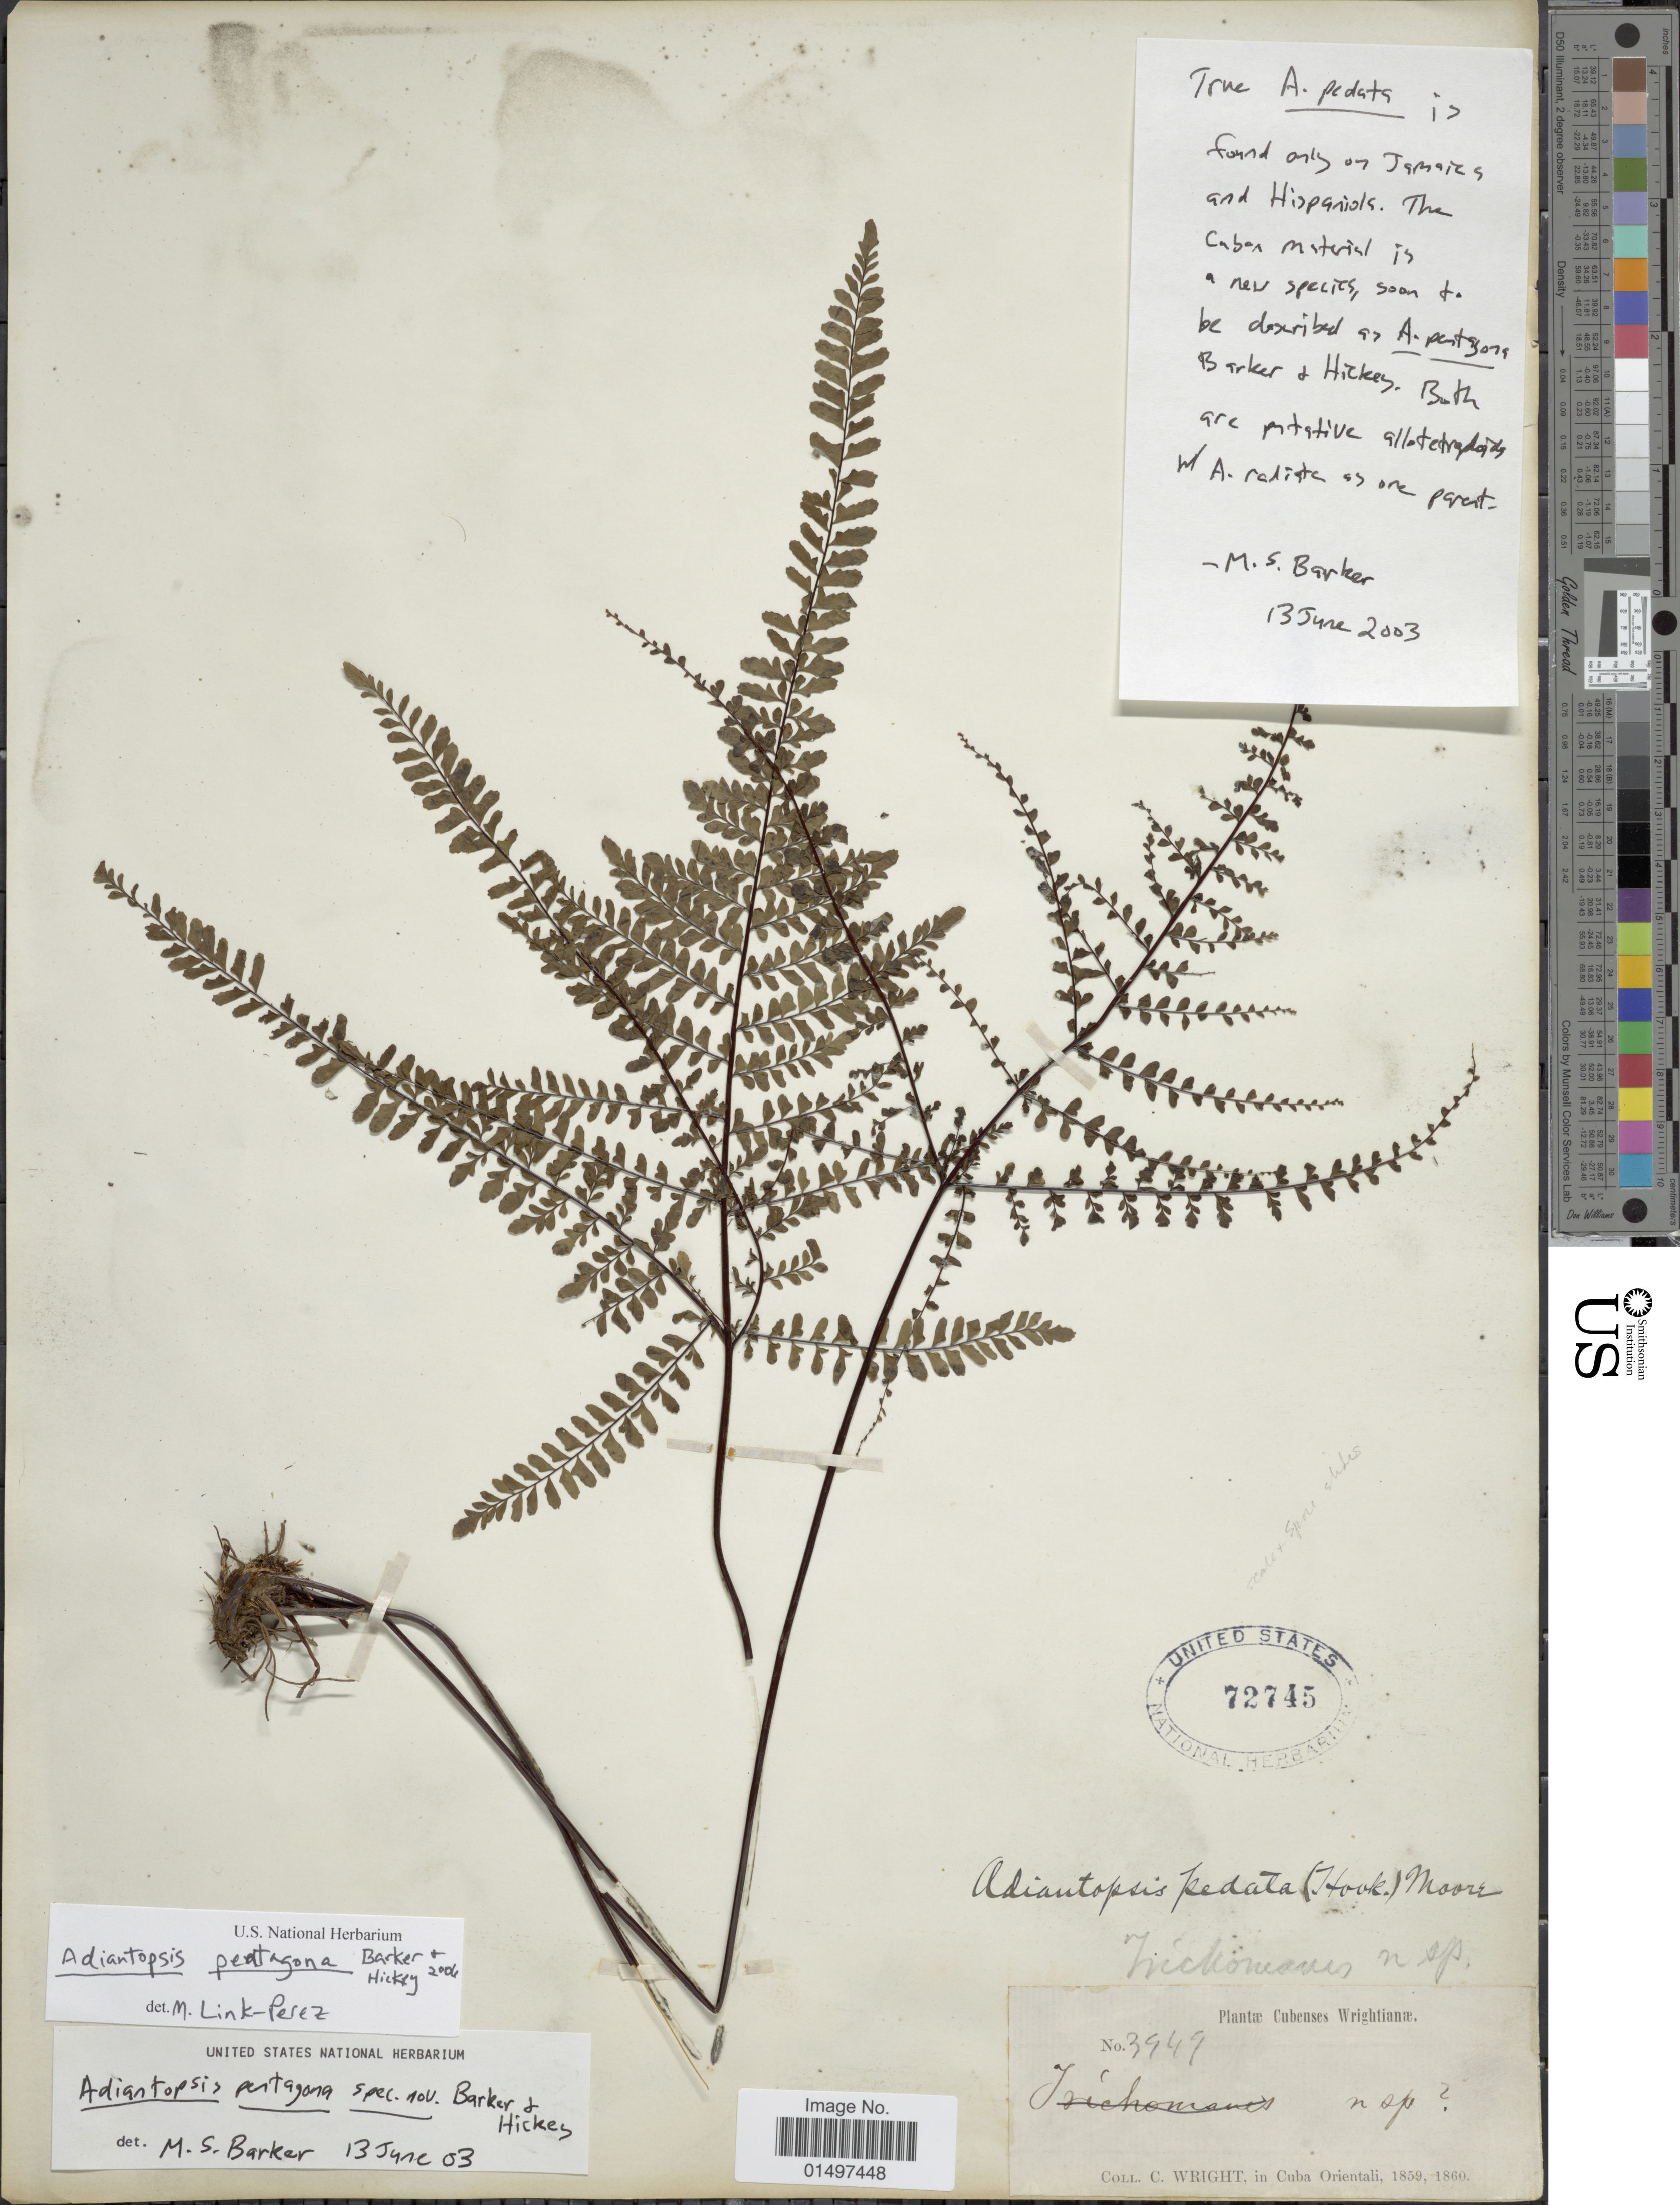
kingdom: Plantae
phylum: Tracheophyta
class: Polypodiopsida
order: Polypodiales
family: Pteridaceae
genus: Adiantopsis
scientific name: Adiantopsis pentagona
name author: M.S. Barker & Hickey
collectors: C. Wright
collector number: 3949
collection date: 1859/1860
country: Cuba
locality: Cubenses Wrightianae. In Cuba Orientali.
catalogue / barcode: US 72745